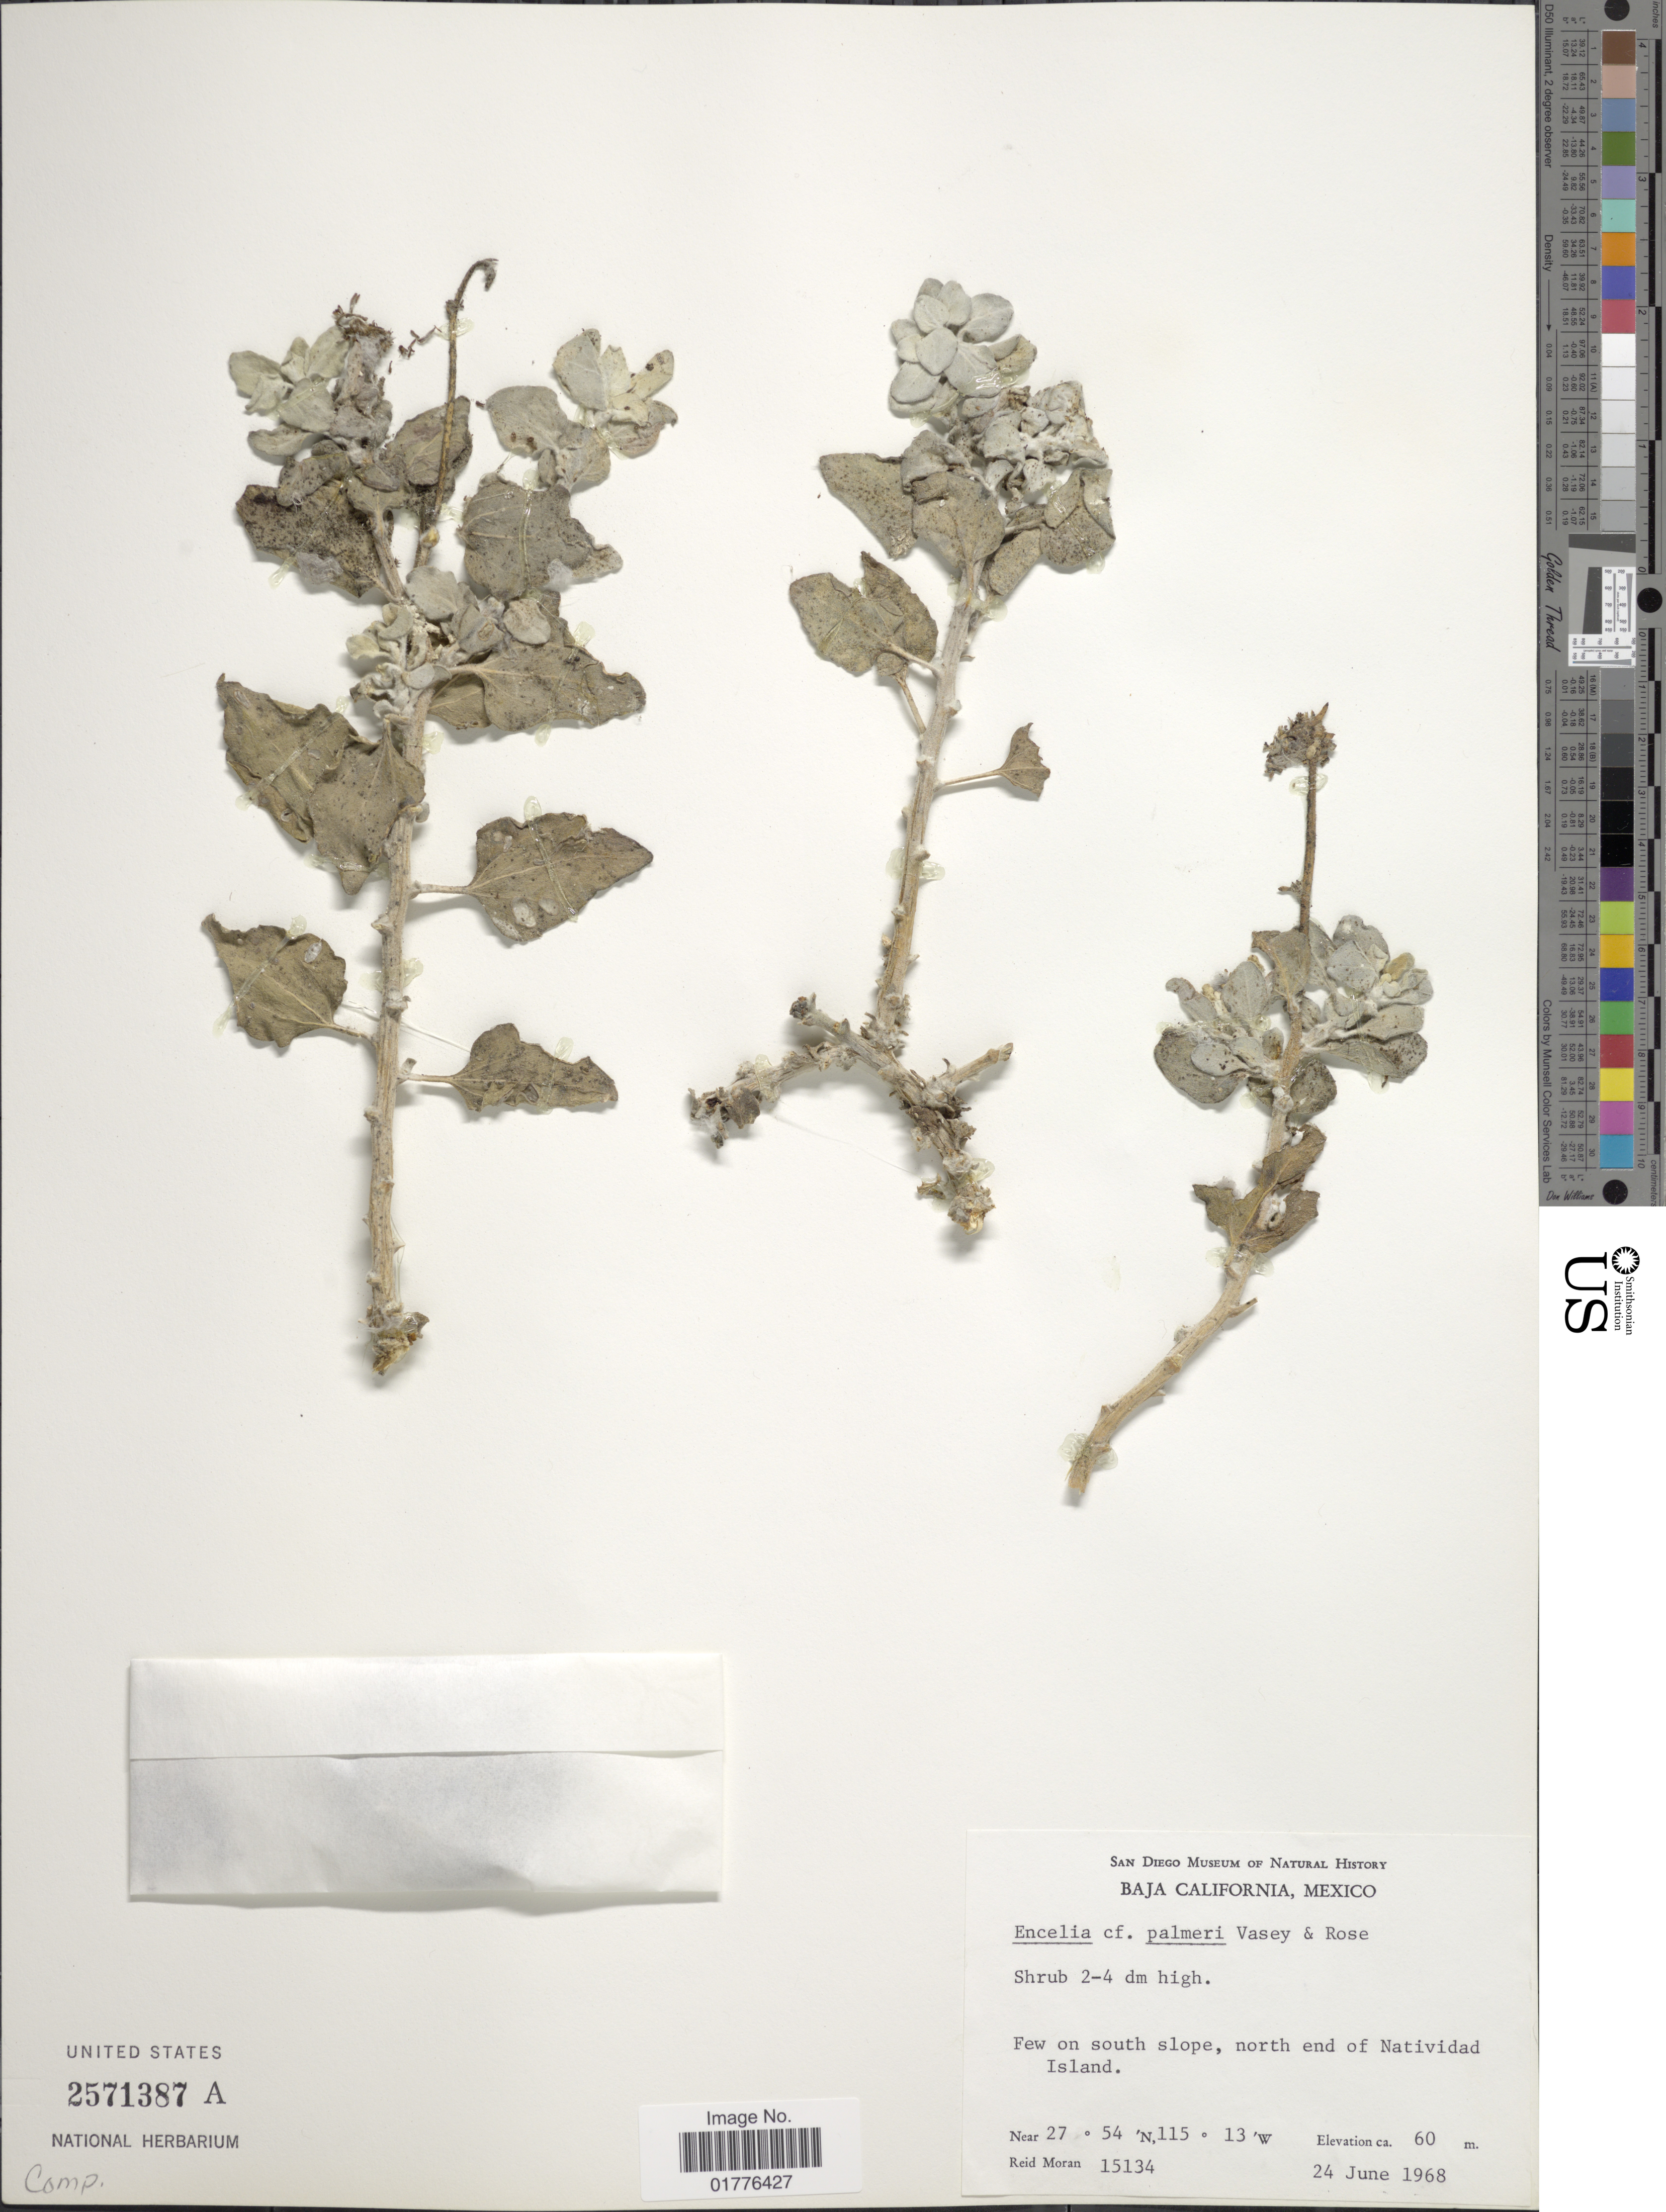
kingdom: Plantae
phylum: Tracheophyta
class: Magnoliopsida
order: Asterales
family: Asteraceae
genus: Encelia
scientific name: Encelia palmeri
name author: Vasey & Rose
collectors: R. V. Moran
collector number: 15134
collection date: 1968-06-24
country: Mexico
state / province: Baja California Sur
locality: North end of Natividad Island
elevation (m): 60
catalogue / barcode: US 2571387A